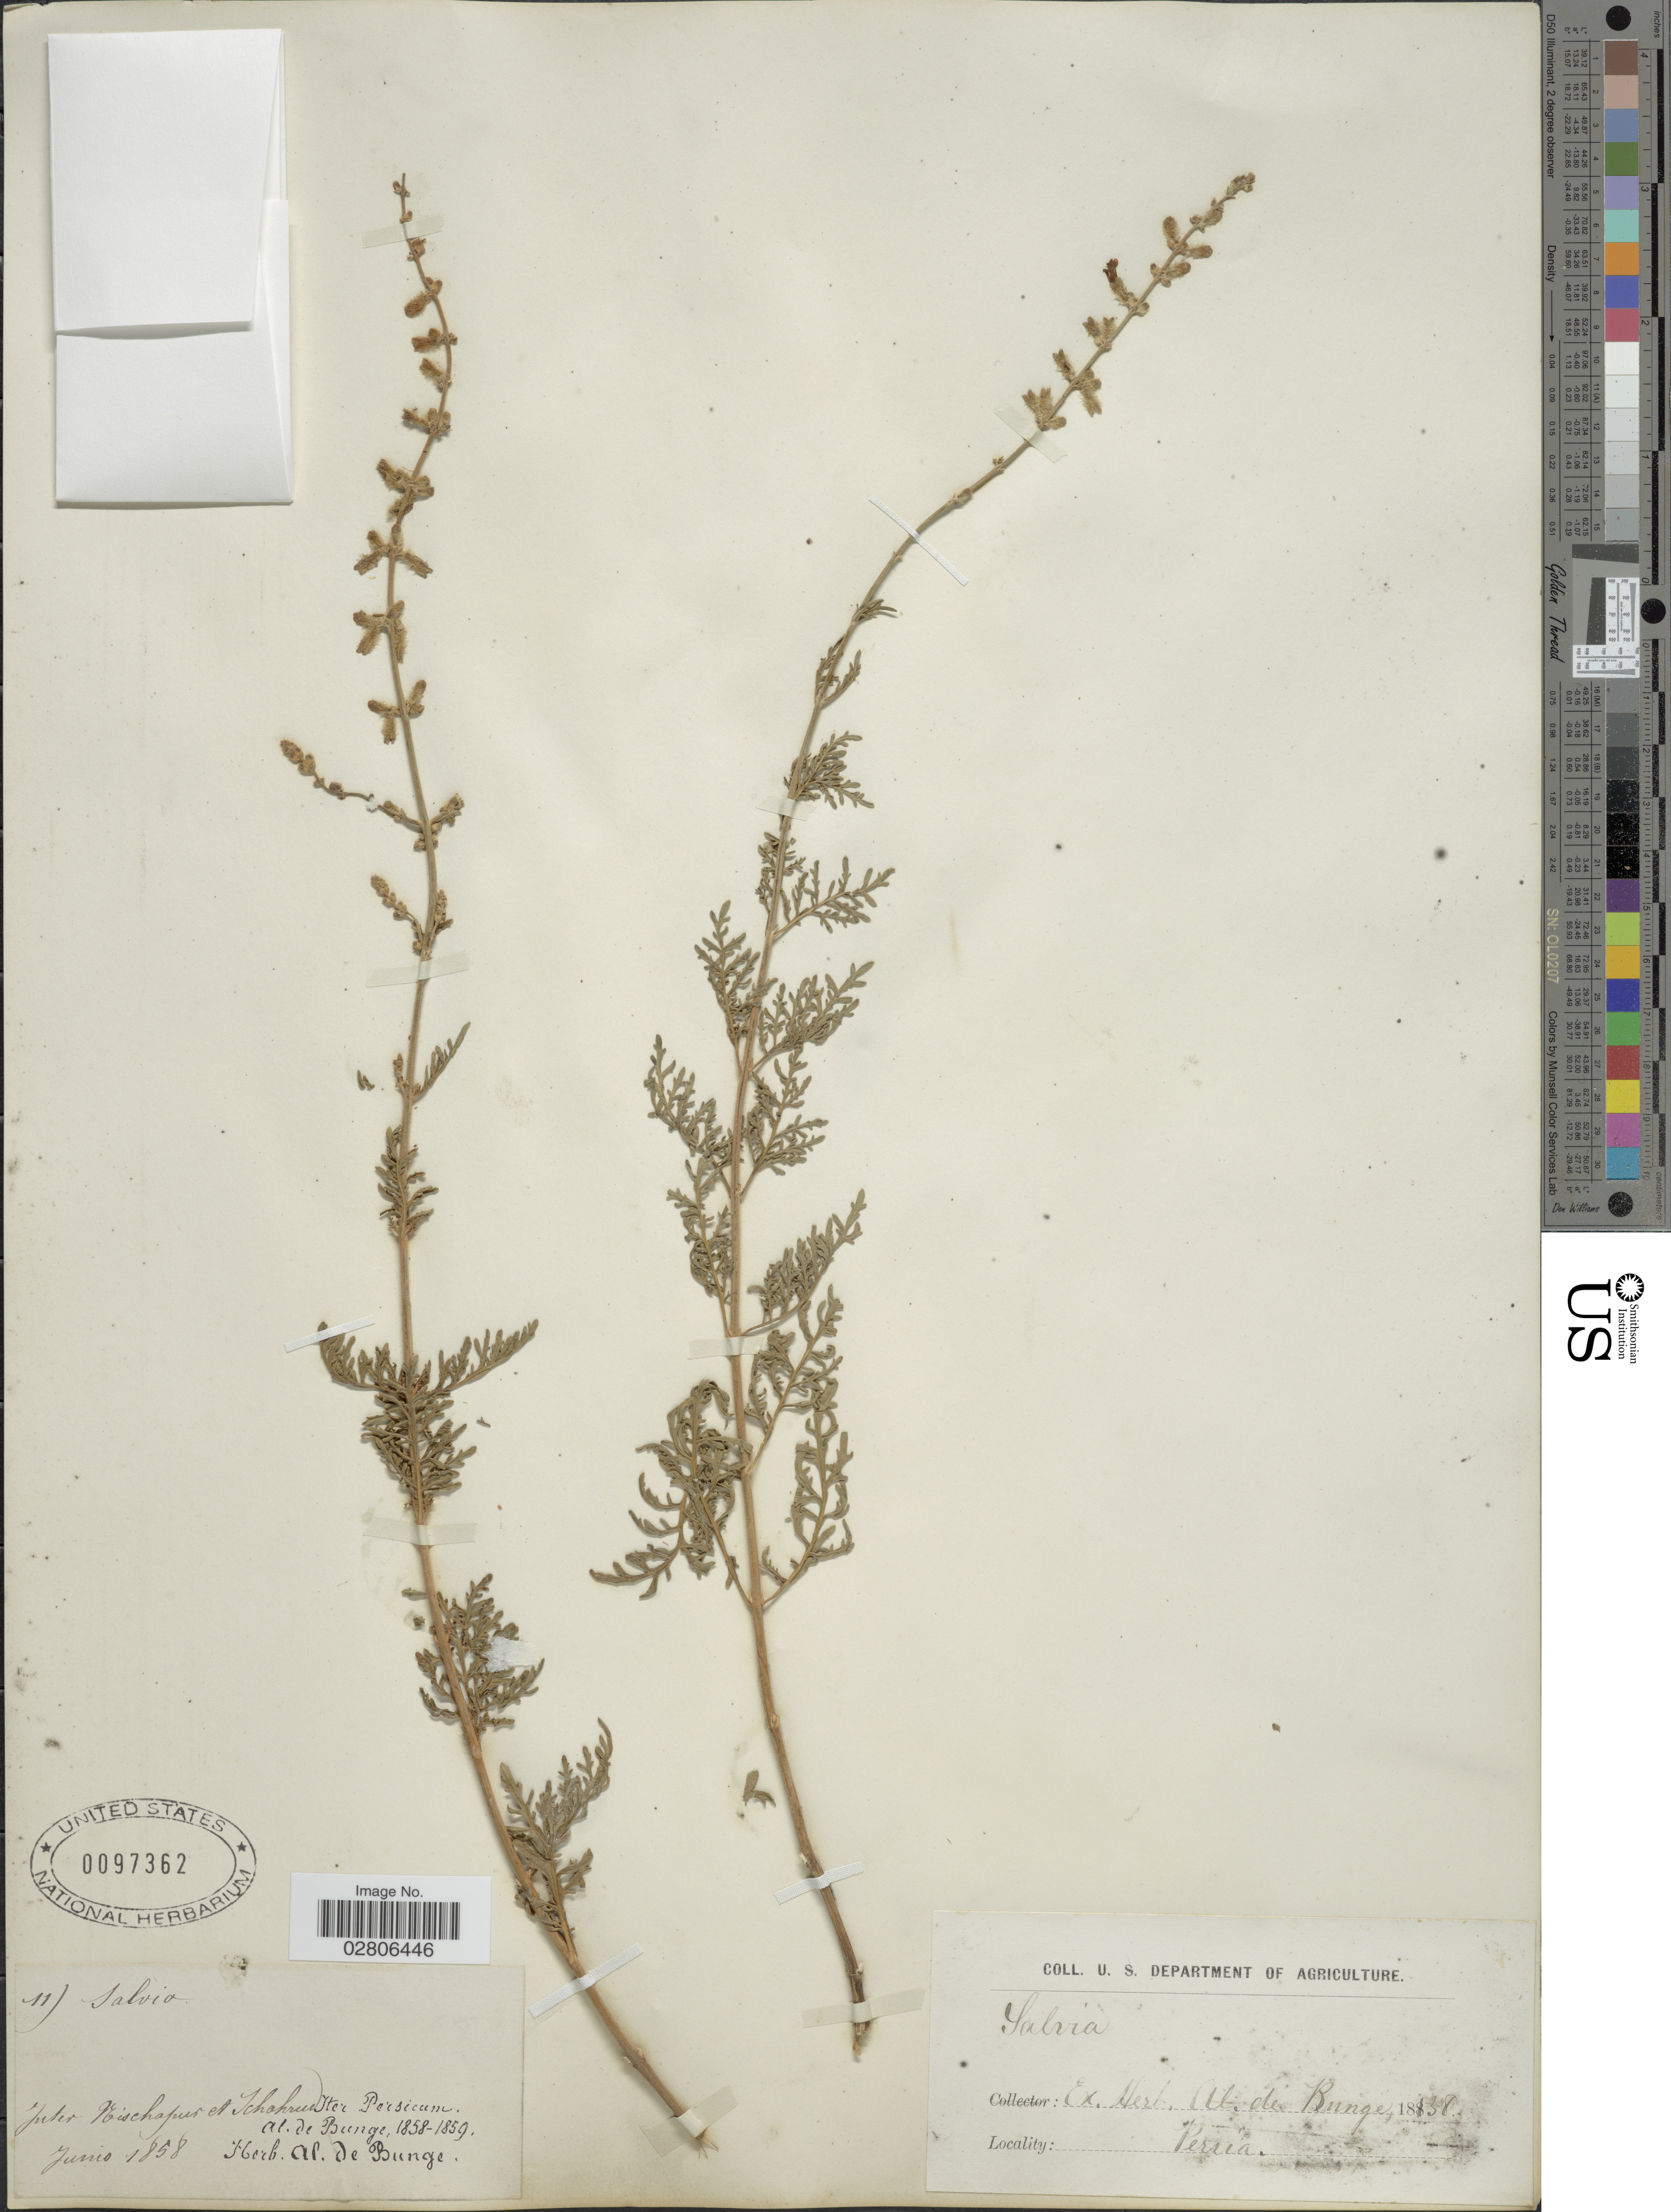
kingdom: Plantae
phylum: Tracheophyta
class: Magnoliopsida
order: Lamiales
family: Lamiaceae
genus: Salvia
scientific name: Salvia sp.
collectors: A. de Bunge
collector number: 11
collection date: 1858-06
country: Iran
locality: Inter Mischapur [interpreted] et Ichahrur [interpreted]. Iter Persicum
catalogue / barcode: US 97362